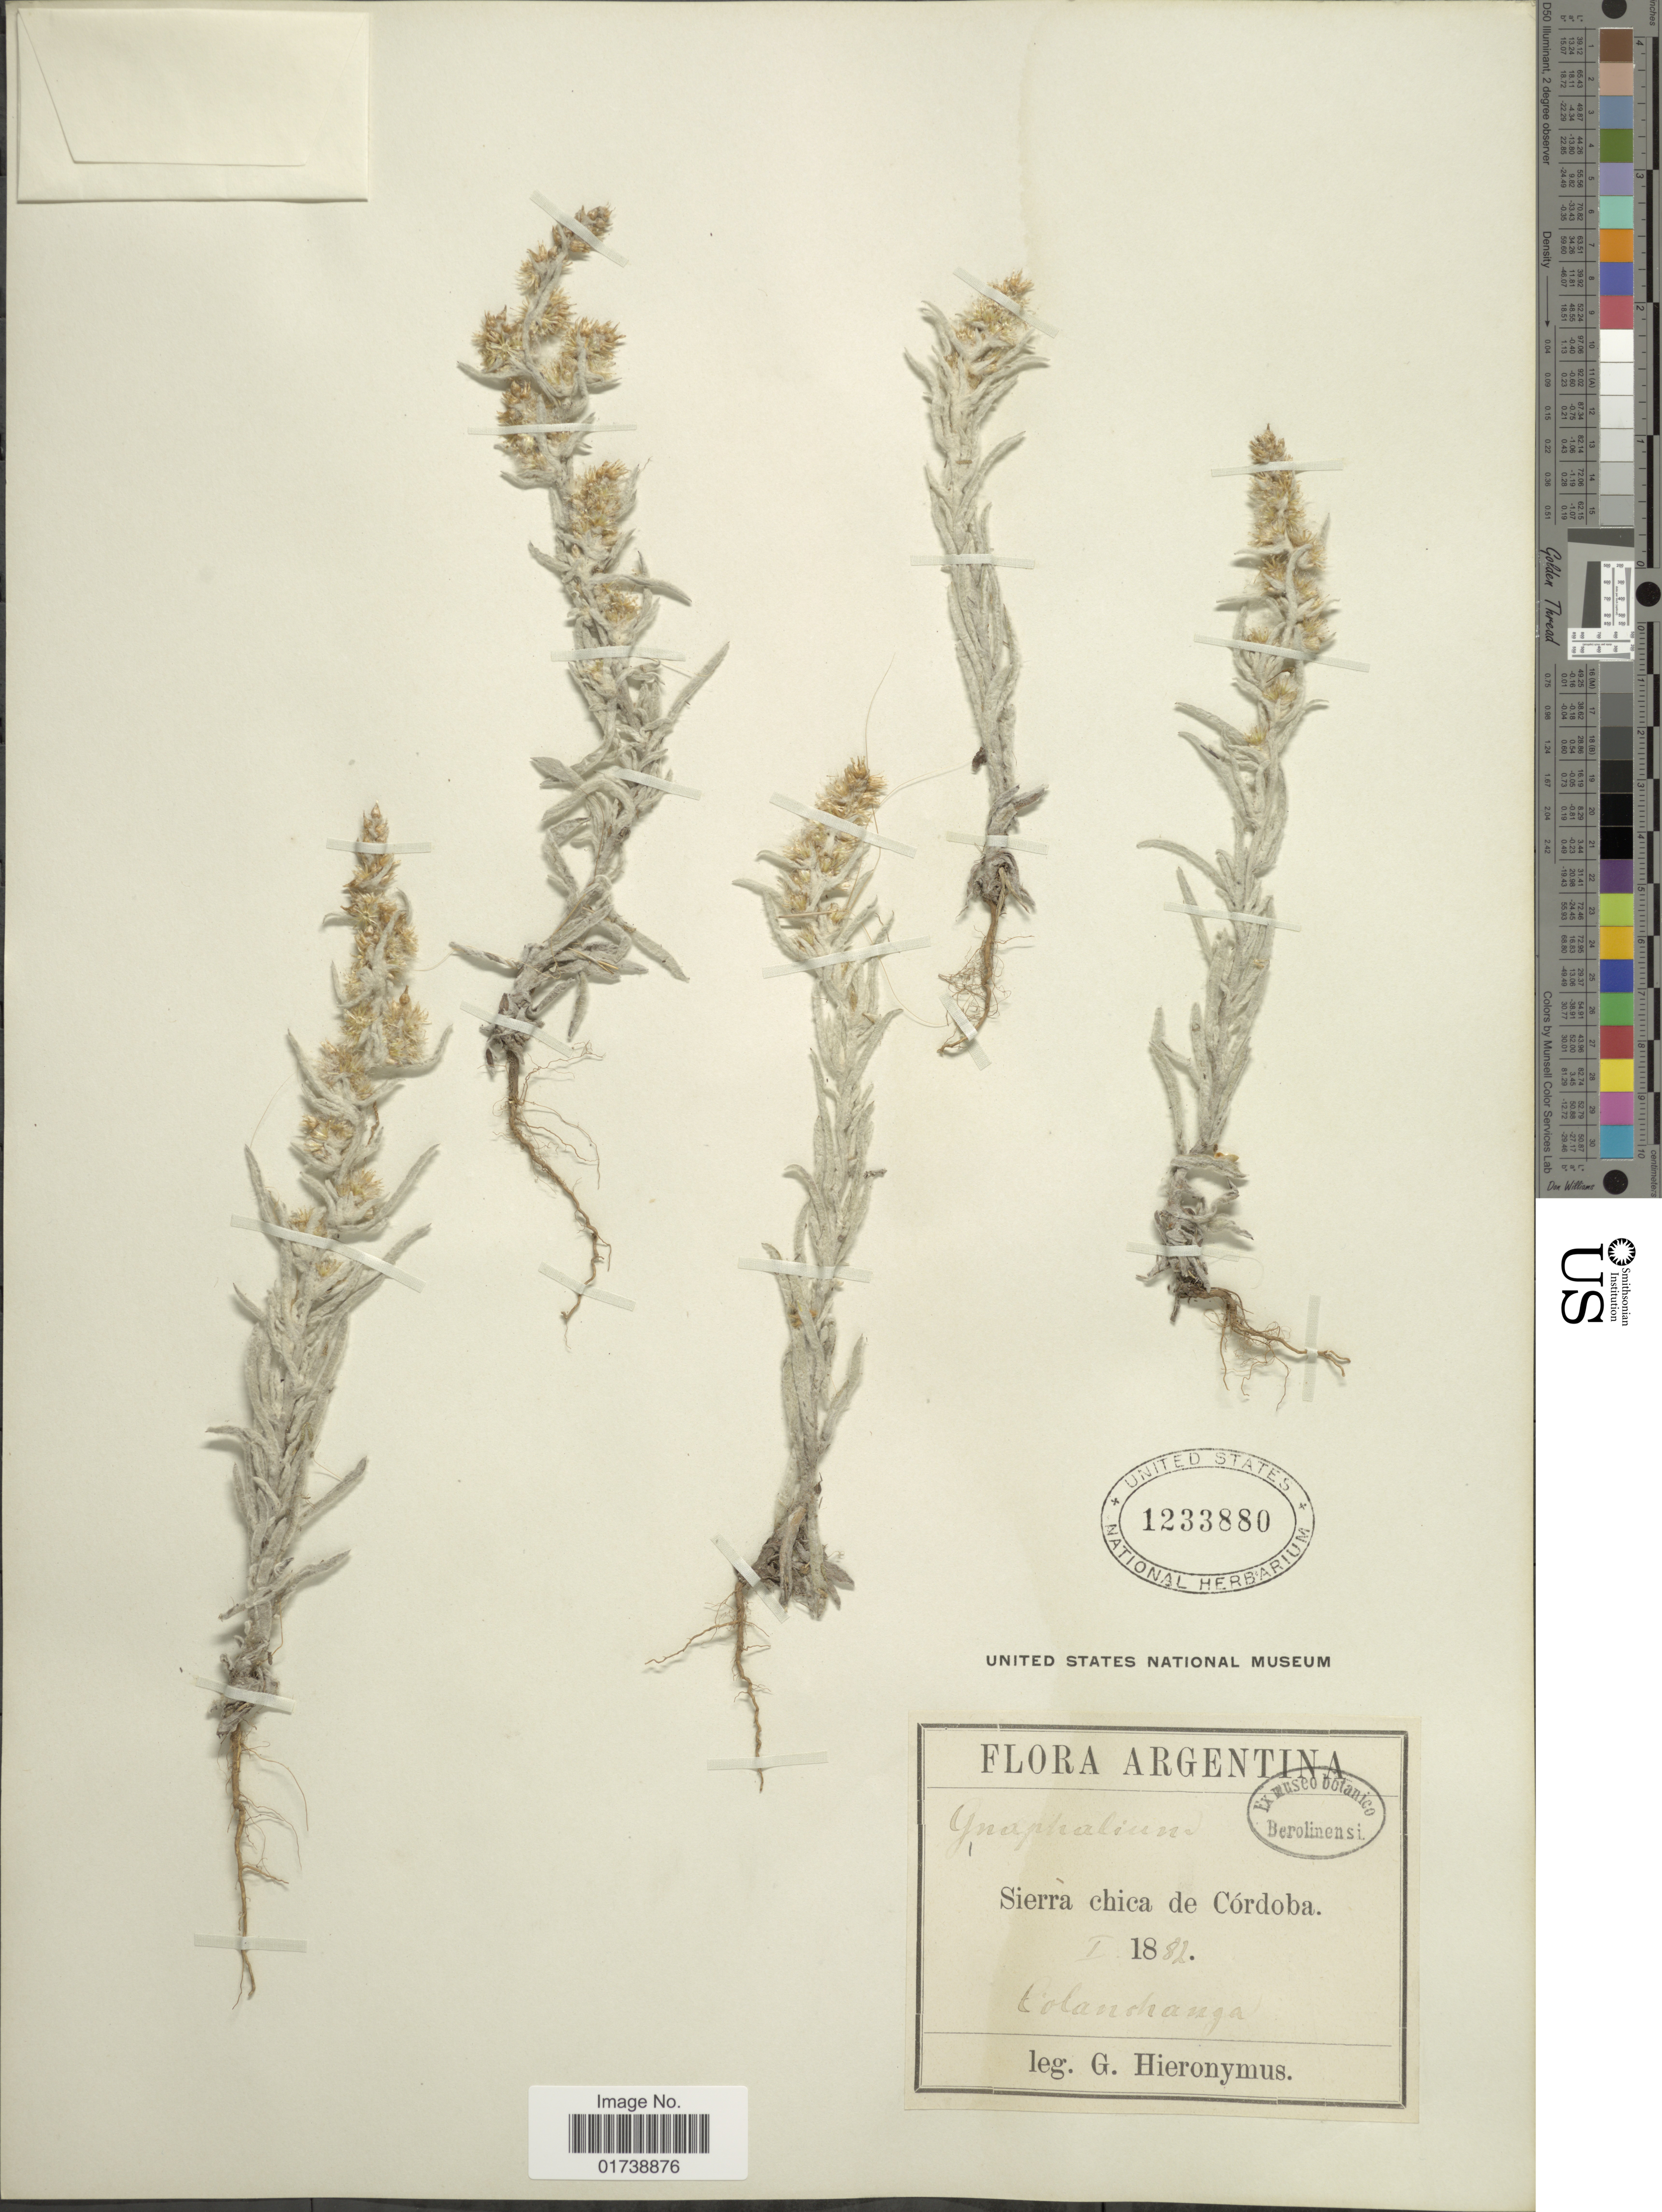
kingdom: Plantae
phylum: Tracheophyta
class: Magnoliopsida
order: Asterales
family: Asteraceae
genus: Gamochaeta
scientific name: Gamochaeta sp.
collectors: G. H. Hieronymus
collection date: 1882-01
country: Argentina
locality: Sierra chica de Cordoba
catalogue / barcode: US 1233880